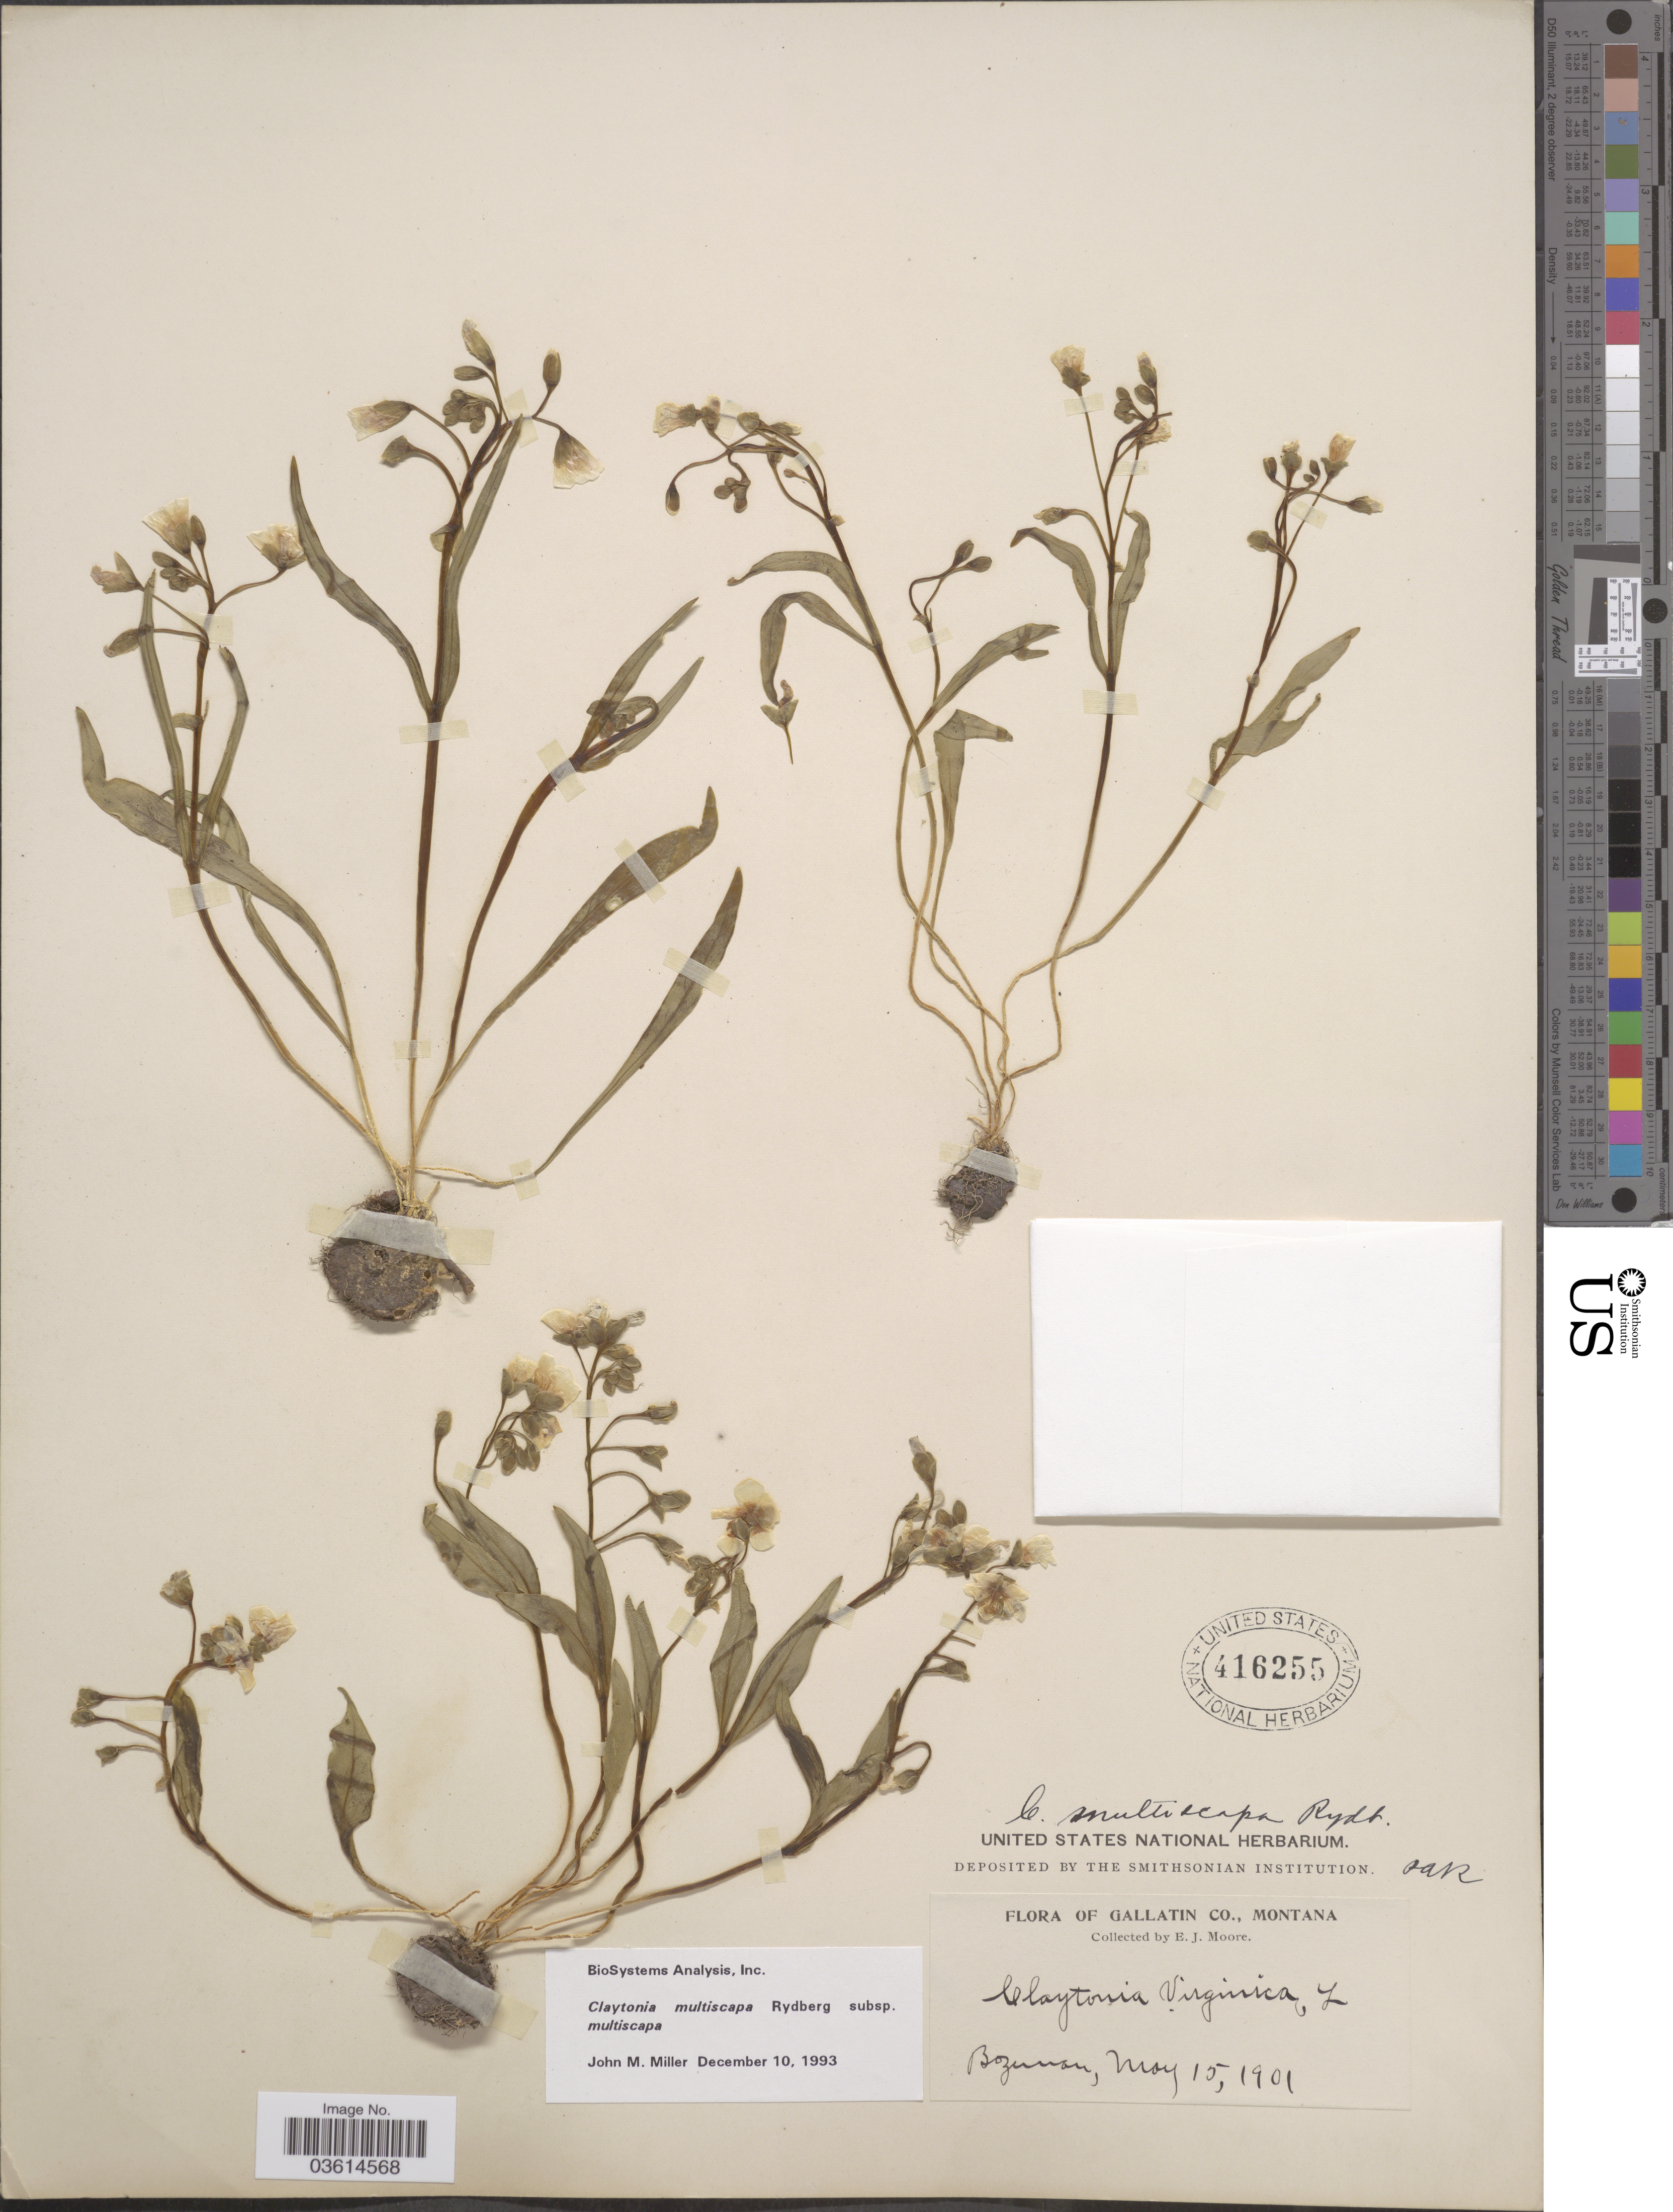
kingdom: Plantae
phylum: Tracheophyta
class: Magnoliopsida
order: Caryophyllales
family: Montiaceae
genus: Claytonia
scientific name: Claytonia multiscapa subsp. multiscapa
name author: Rydb.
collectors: E. Moore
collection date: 1901-05-15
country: United States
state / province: Montana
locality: Gallatin Co. Bozeman.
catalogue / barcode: US 416255